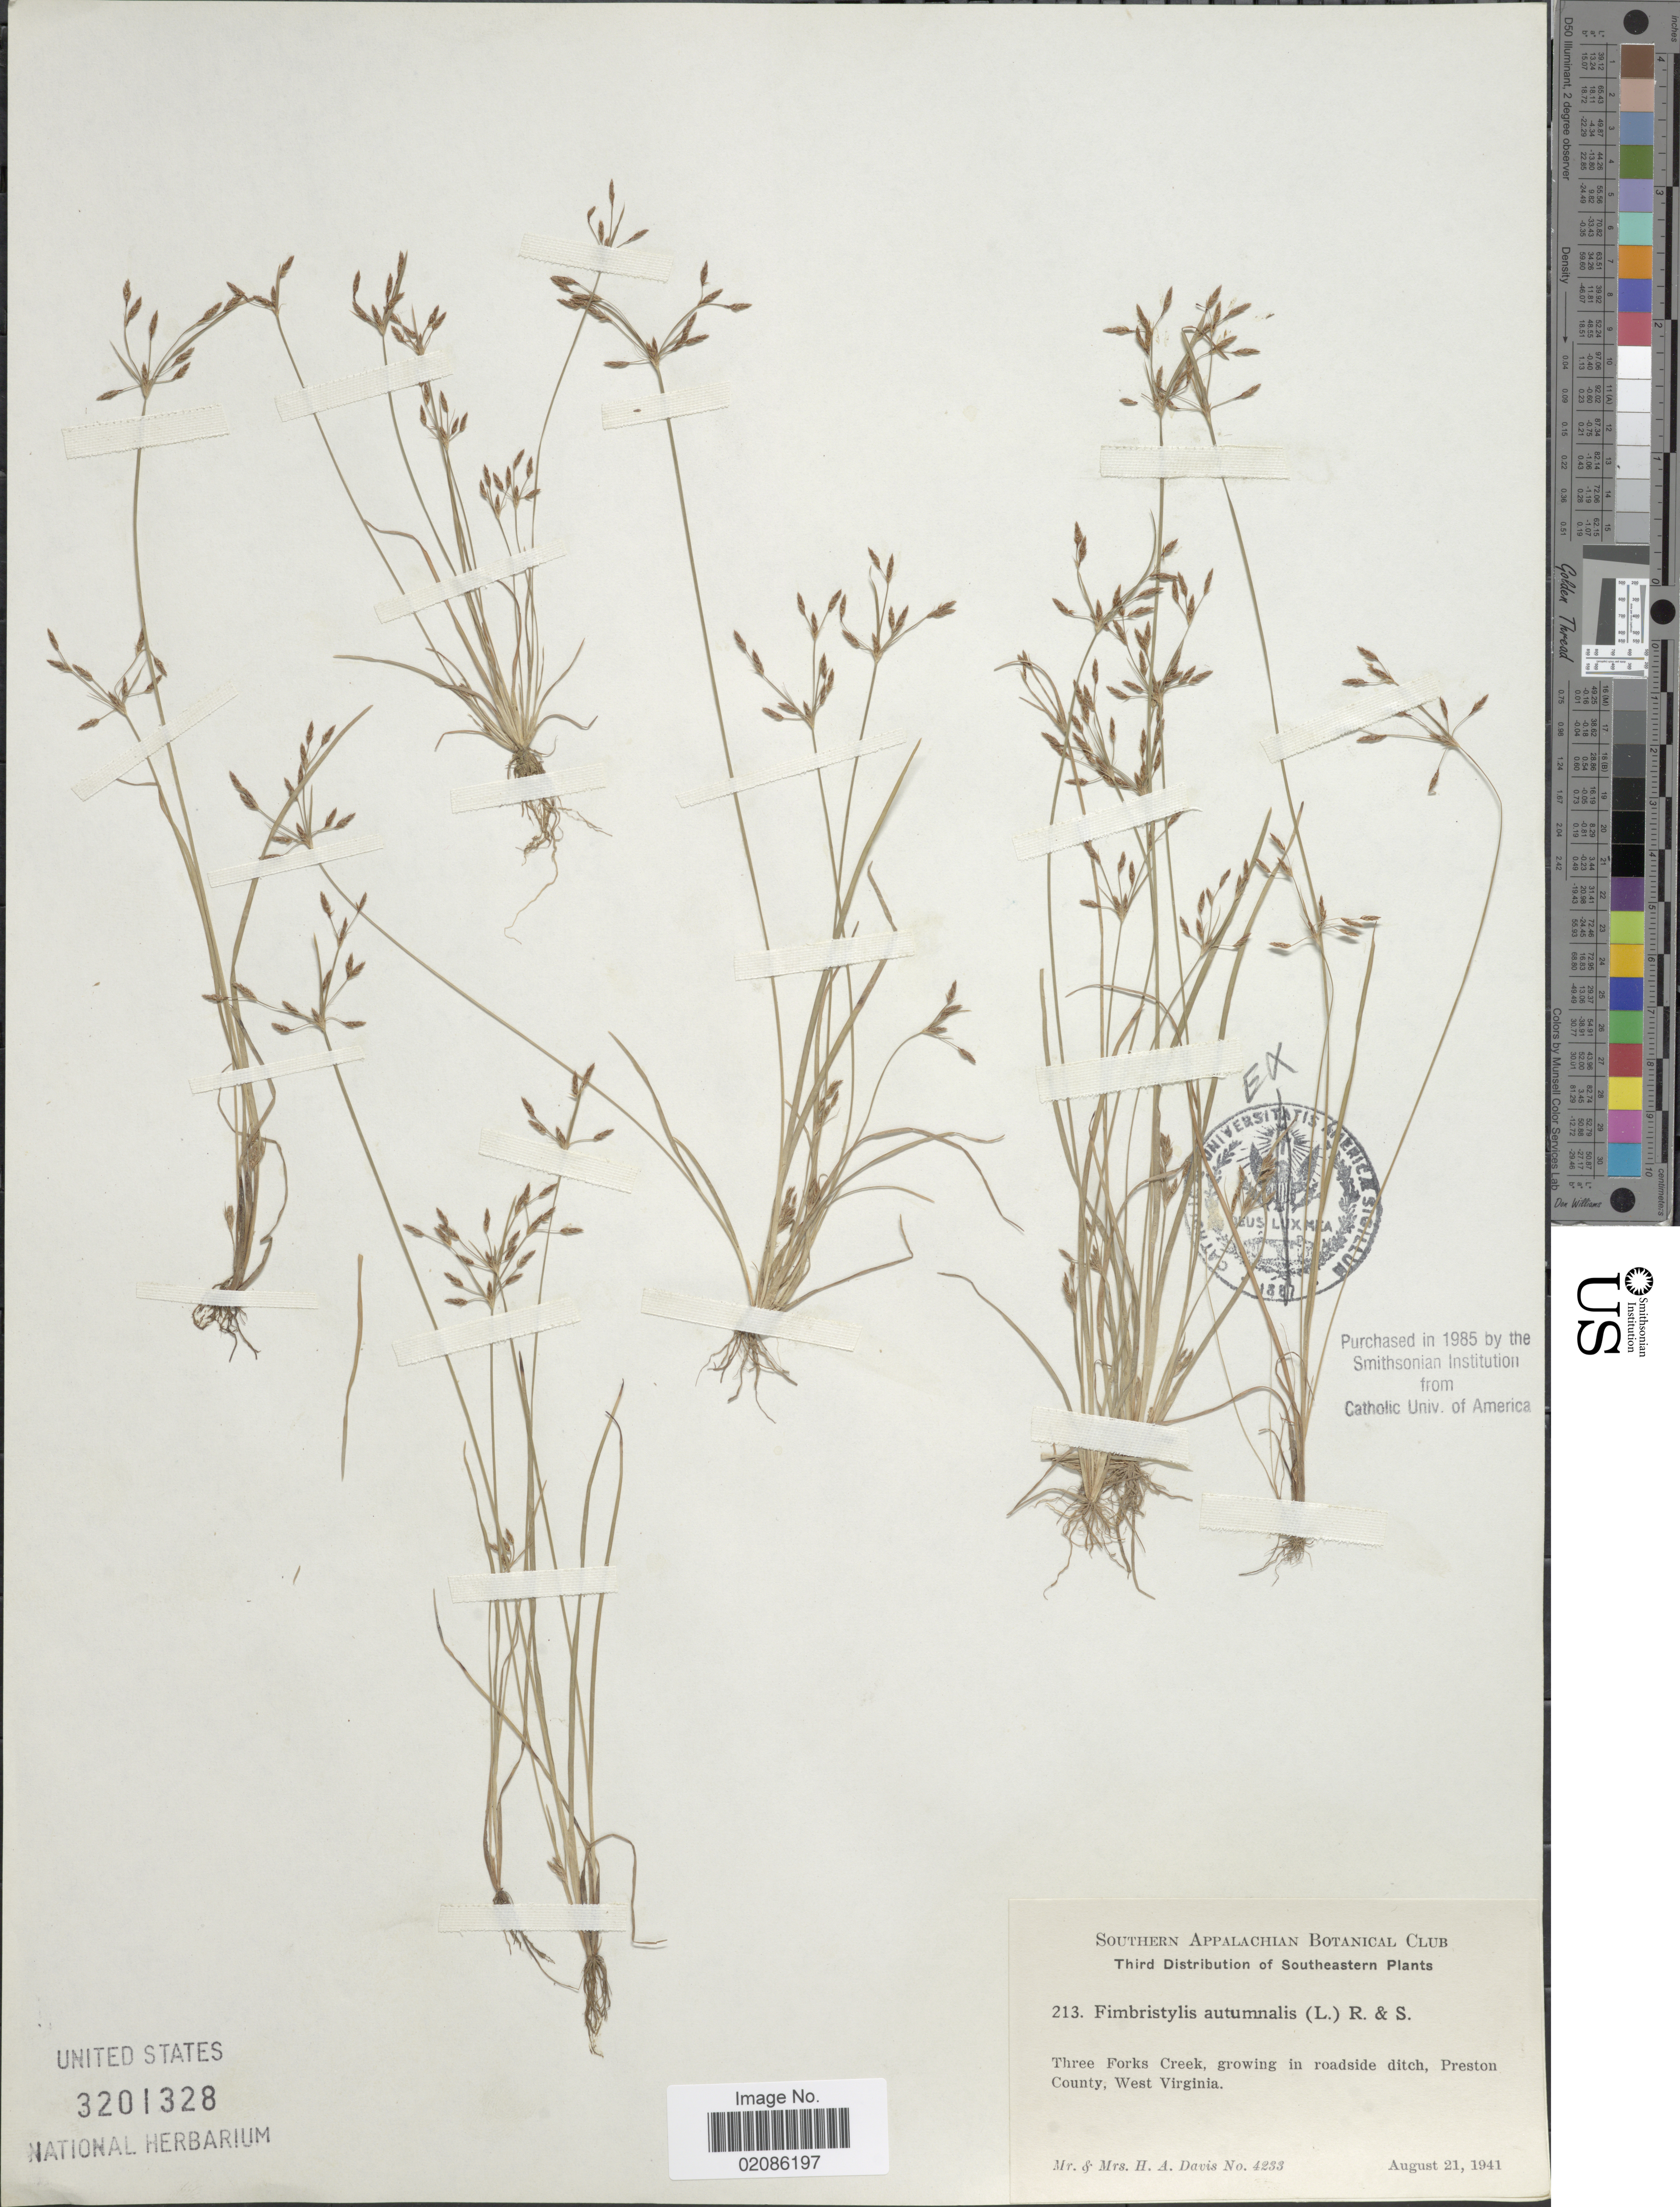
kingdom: Plantae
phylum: Tracheophyta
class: Liliopsida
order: Poales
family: Cyperaceae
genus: Fimbristylis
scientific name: Fimbristylis autumnalis (L.) Roem. & Schult.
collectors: H. Davis & H. Davis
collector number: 213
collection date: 1941-08-21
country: United States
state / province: West Virginia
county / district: Preston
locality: Third Distribution of Southeastern, Three Forks creek, growing in roadside ditch, Preston County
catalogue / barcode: US 3201328